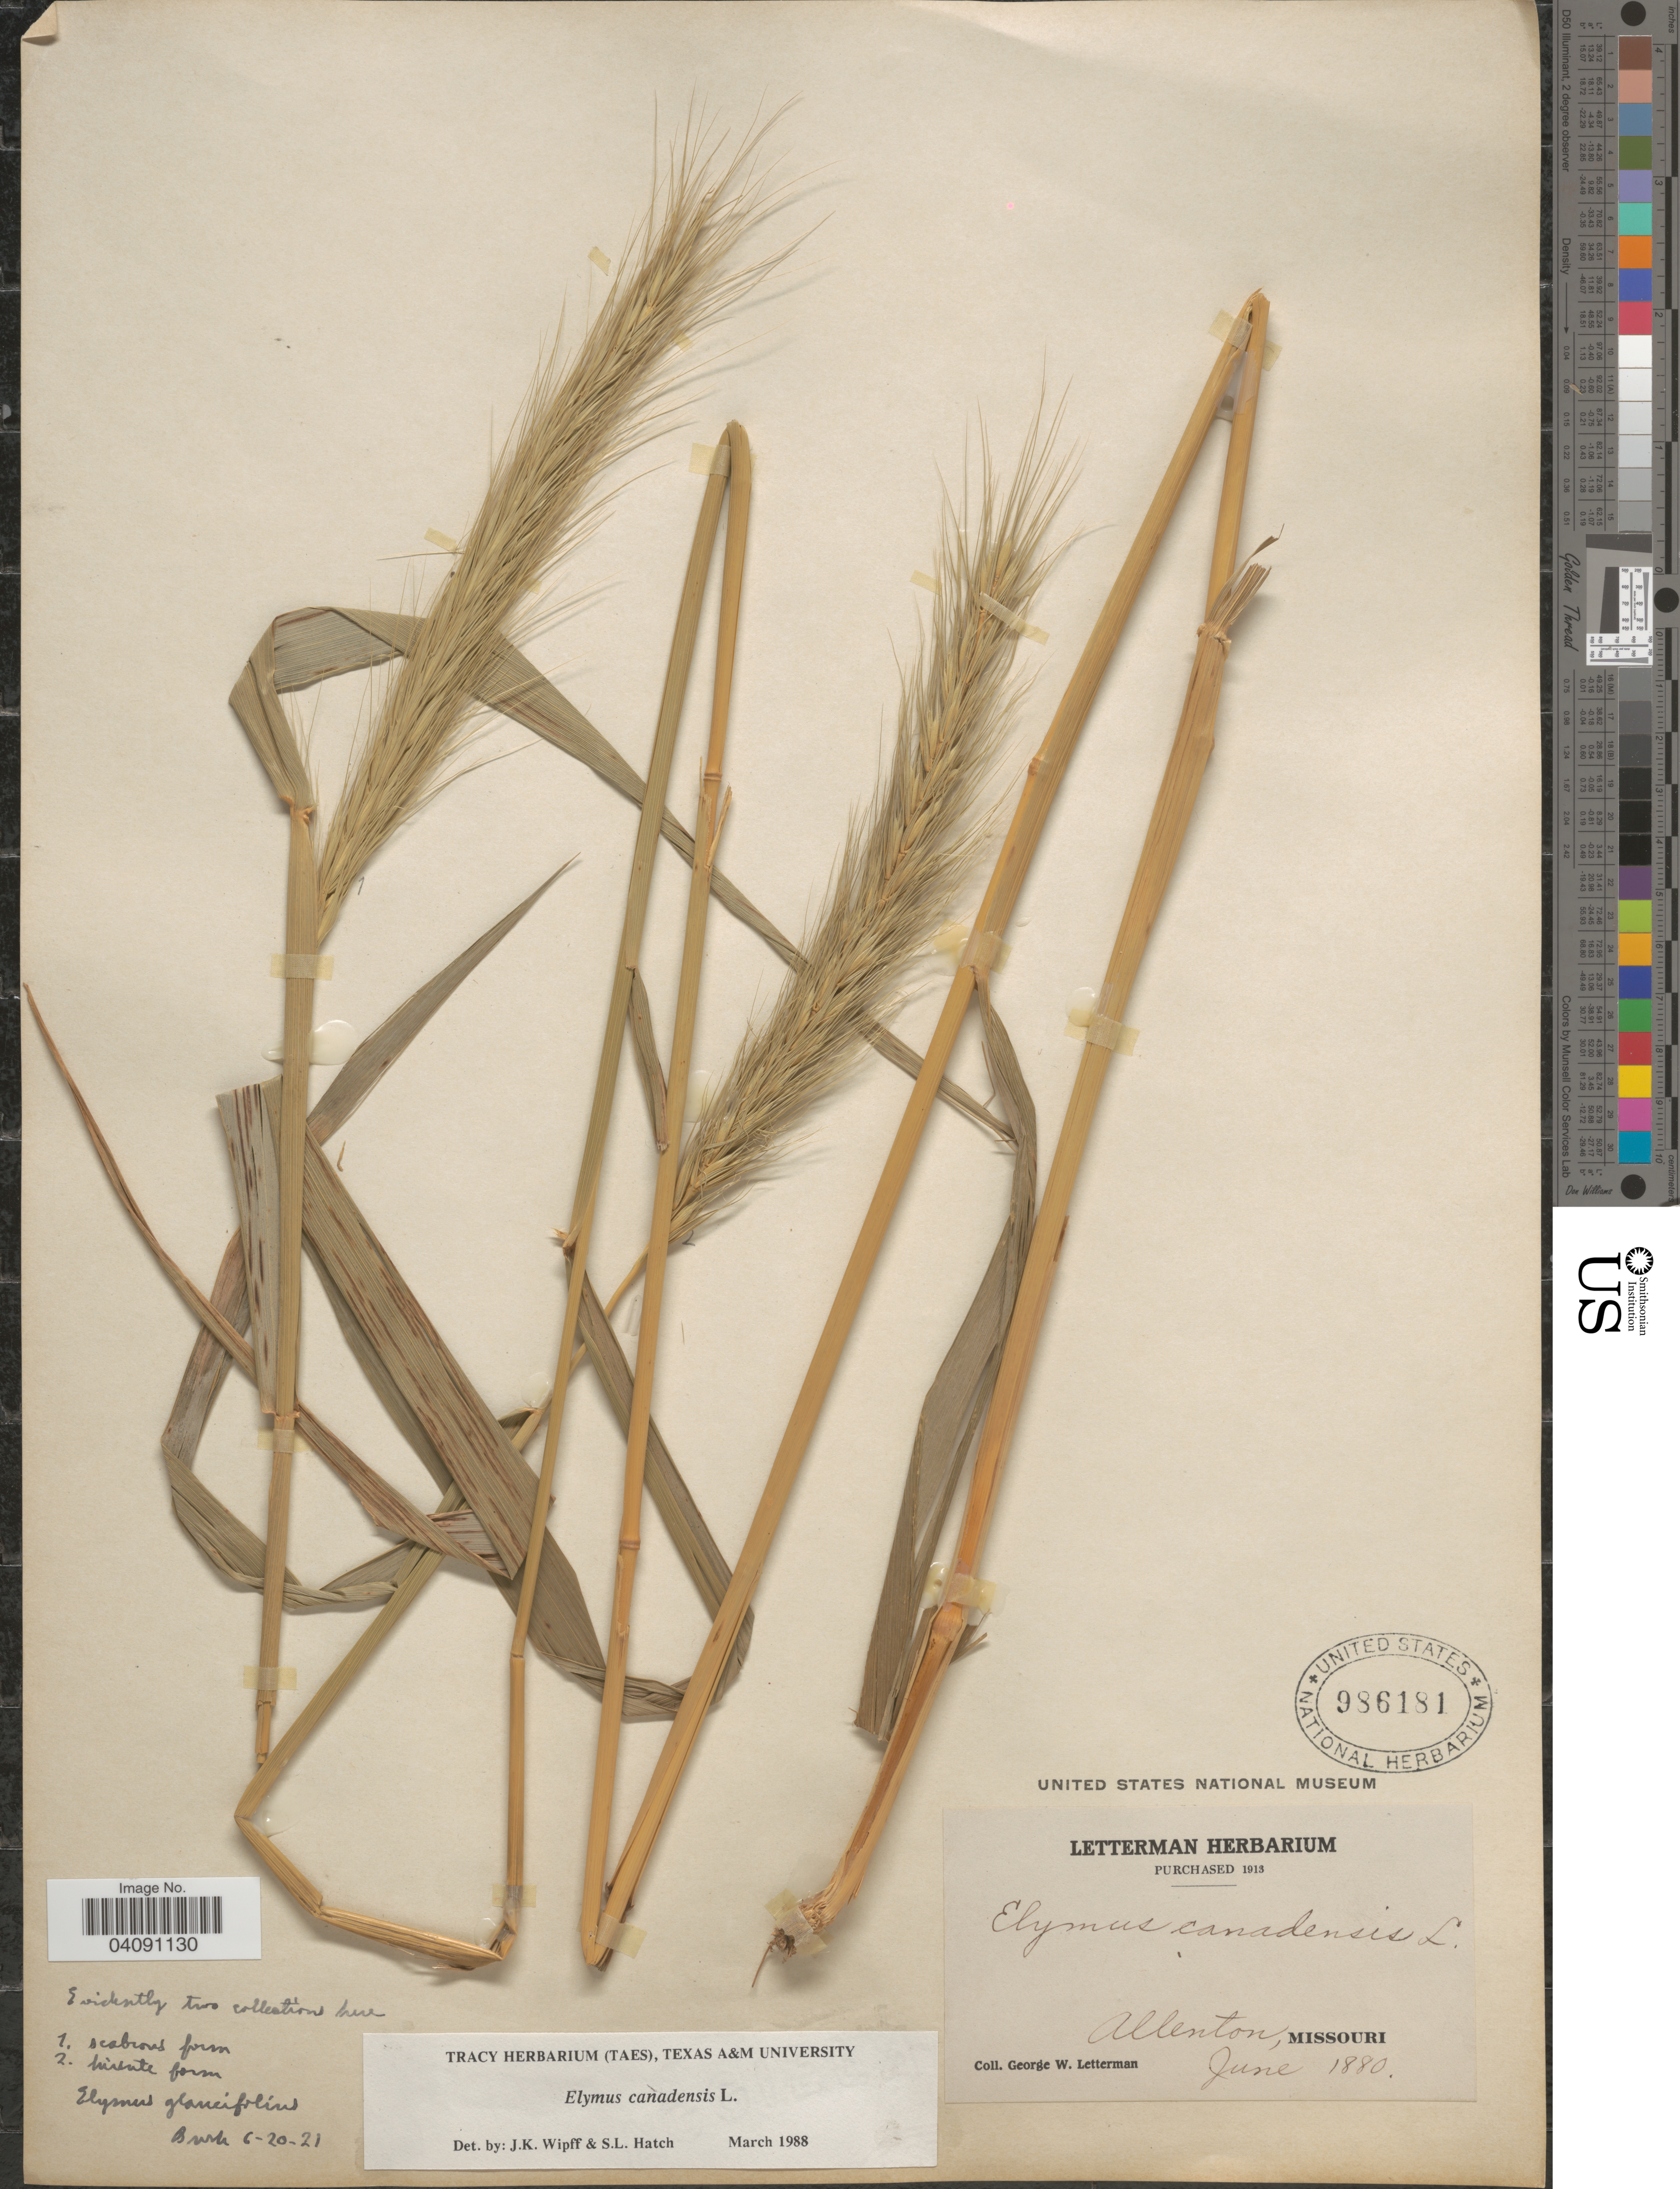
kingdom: Plantae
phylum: Tracheophyta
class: Liliopsida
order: Poales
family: Poaceae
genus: Elymus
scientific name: Elymus canadensis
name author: L.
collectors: G. W. Letterman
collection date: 1880-06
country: United States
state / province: Missouri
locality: Allenton.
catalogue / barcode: US 986181